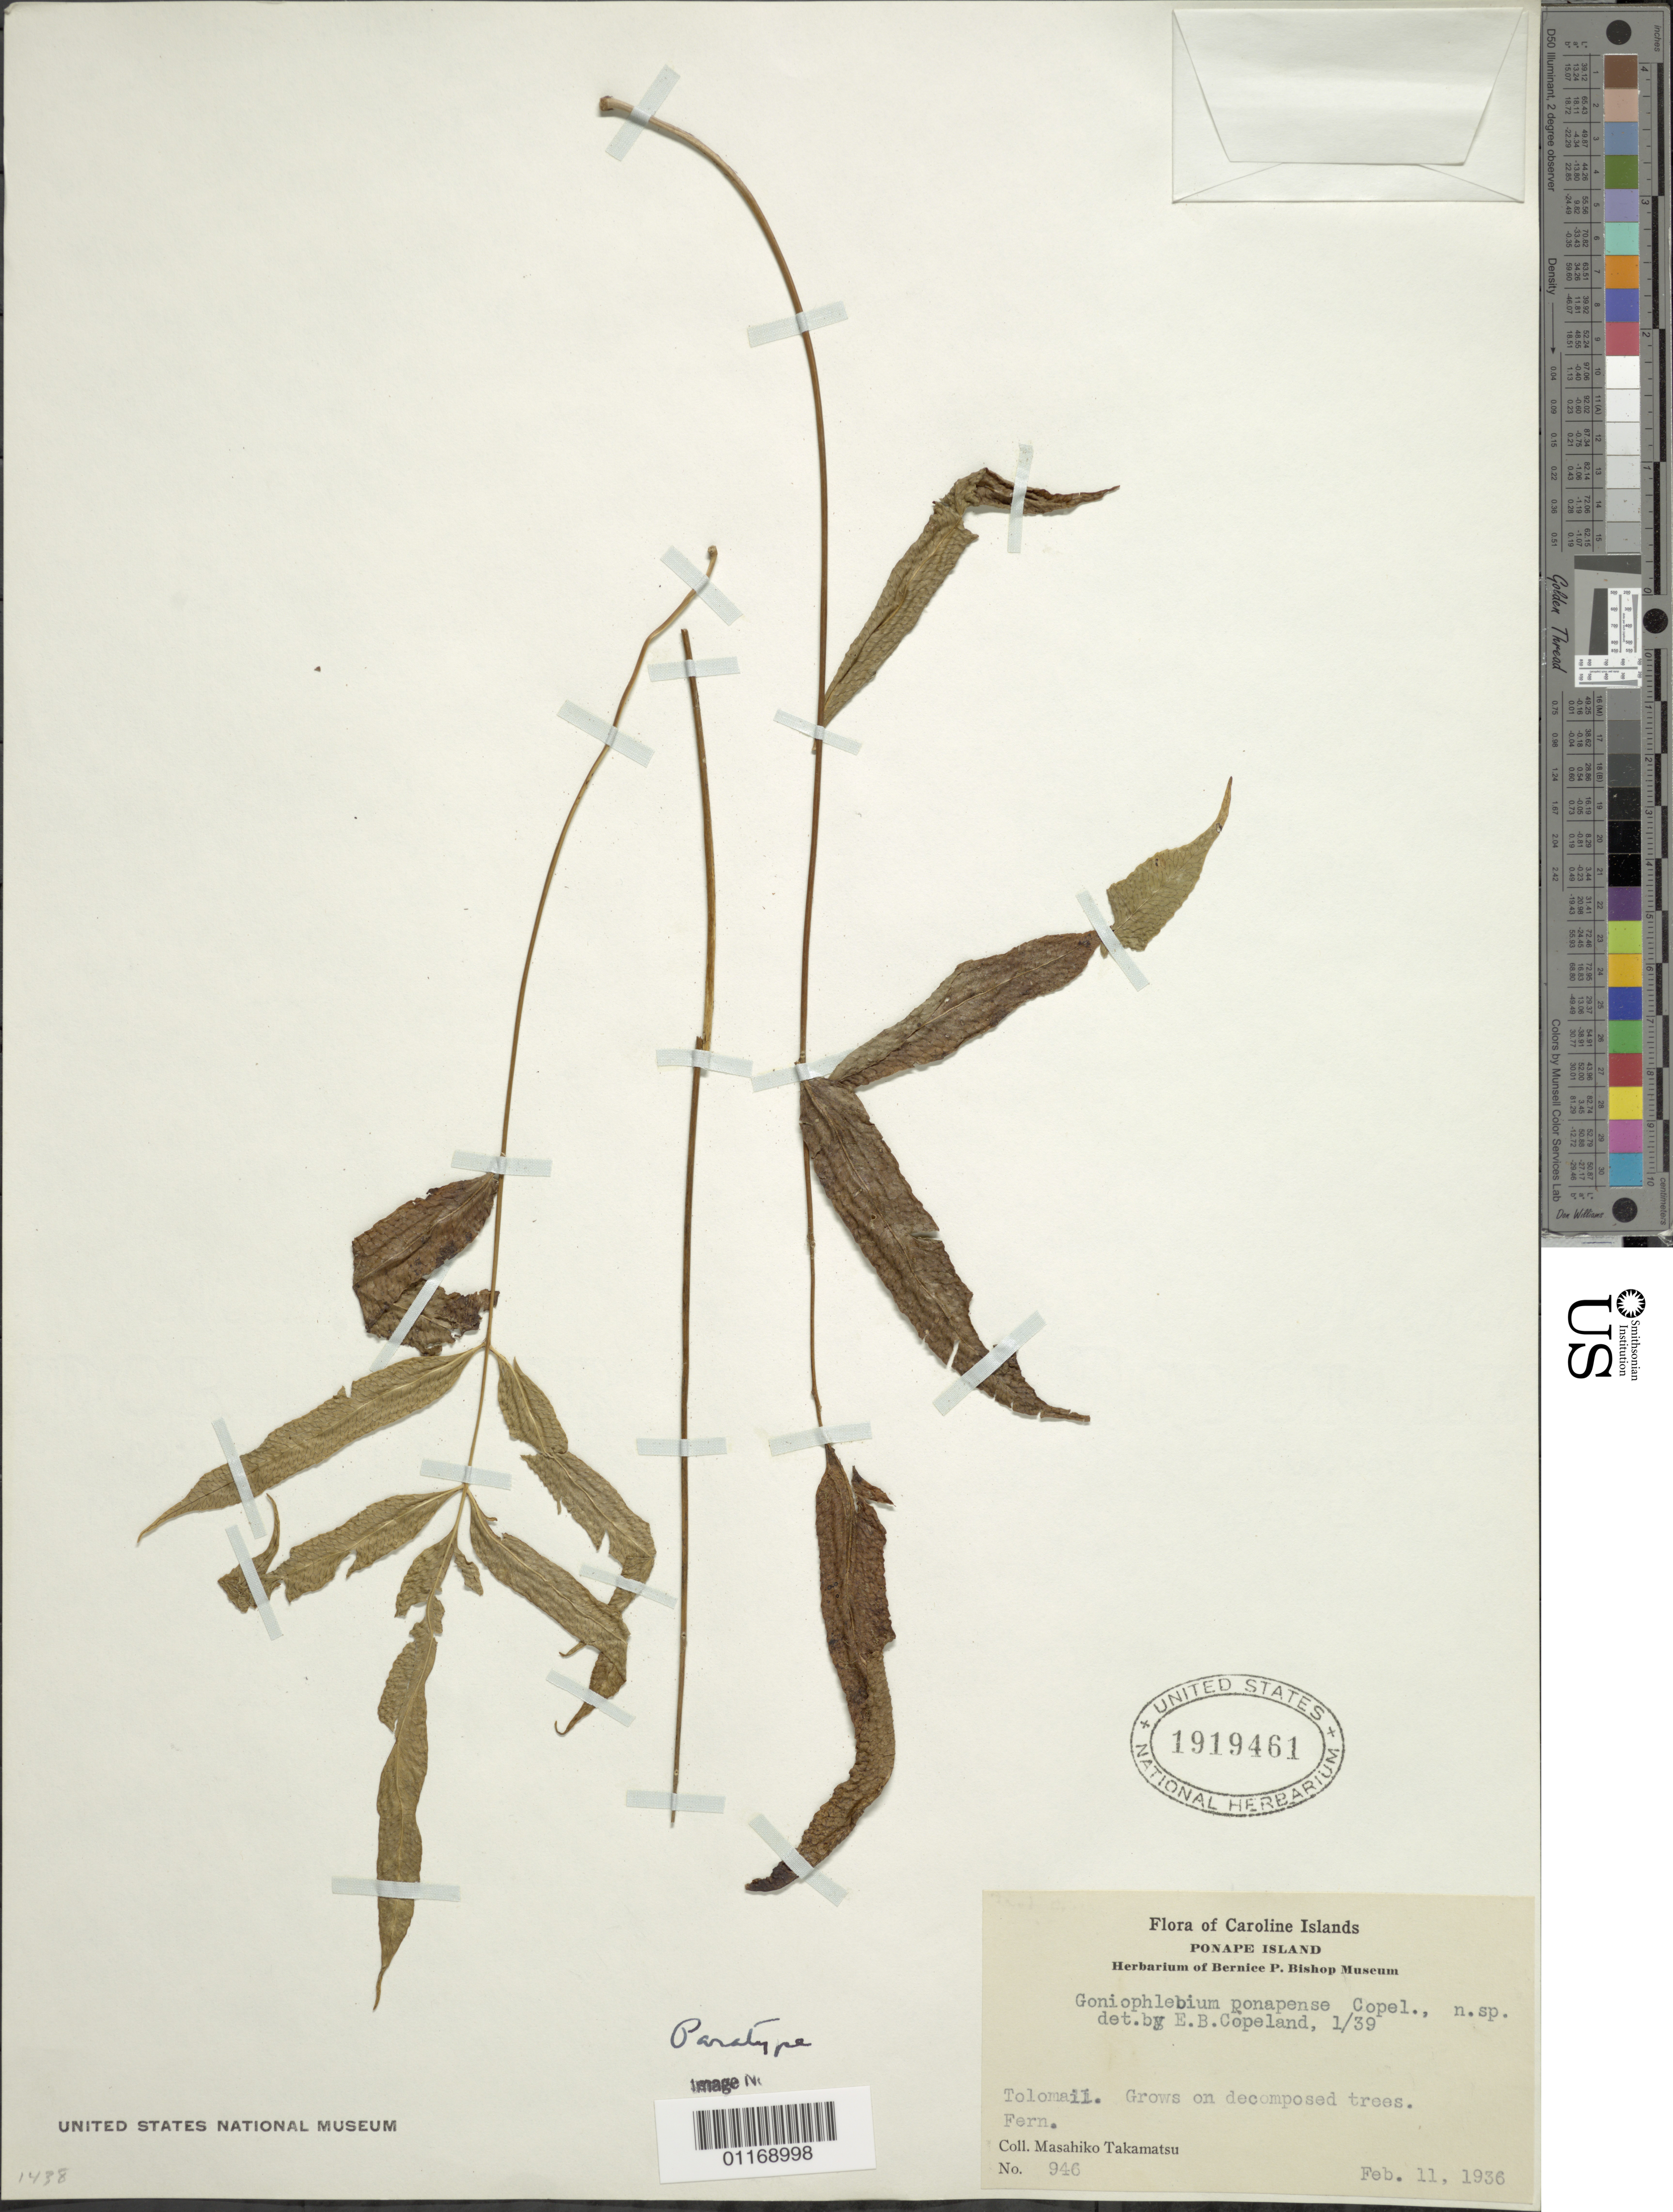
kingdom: Plantae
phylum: Tracheophyta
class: Polypodiopsida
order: Polypodiales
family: Polypodiaceae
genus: Goniophlebium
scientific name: Goniophlebium ponapense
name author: Copel.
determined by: Copeland, E. B.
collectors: M. Takamatsu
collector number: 946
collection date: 1936-02-11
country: Micronesia, Federated States of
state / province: Pohnpei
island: Pohnpei [Ponape]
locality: Tolomail.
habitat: Grows on decomposed trees.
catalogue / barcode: US 1919461